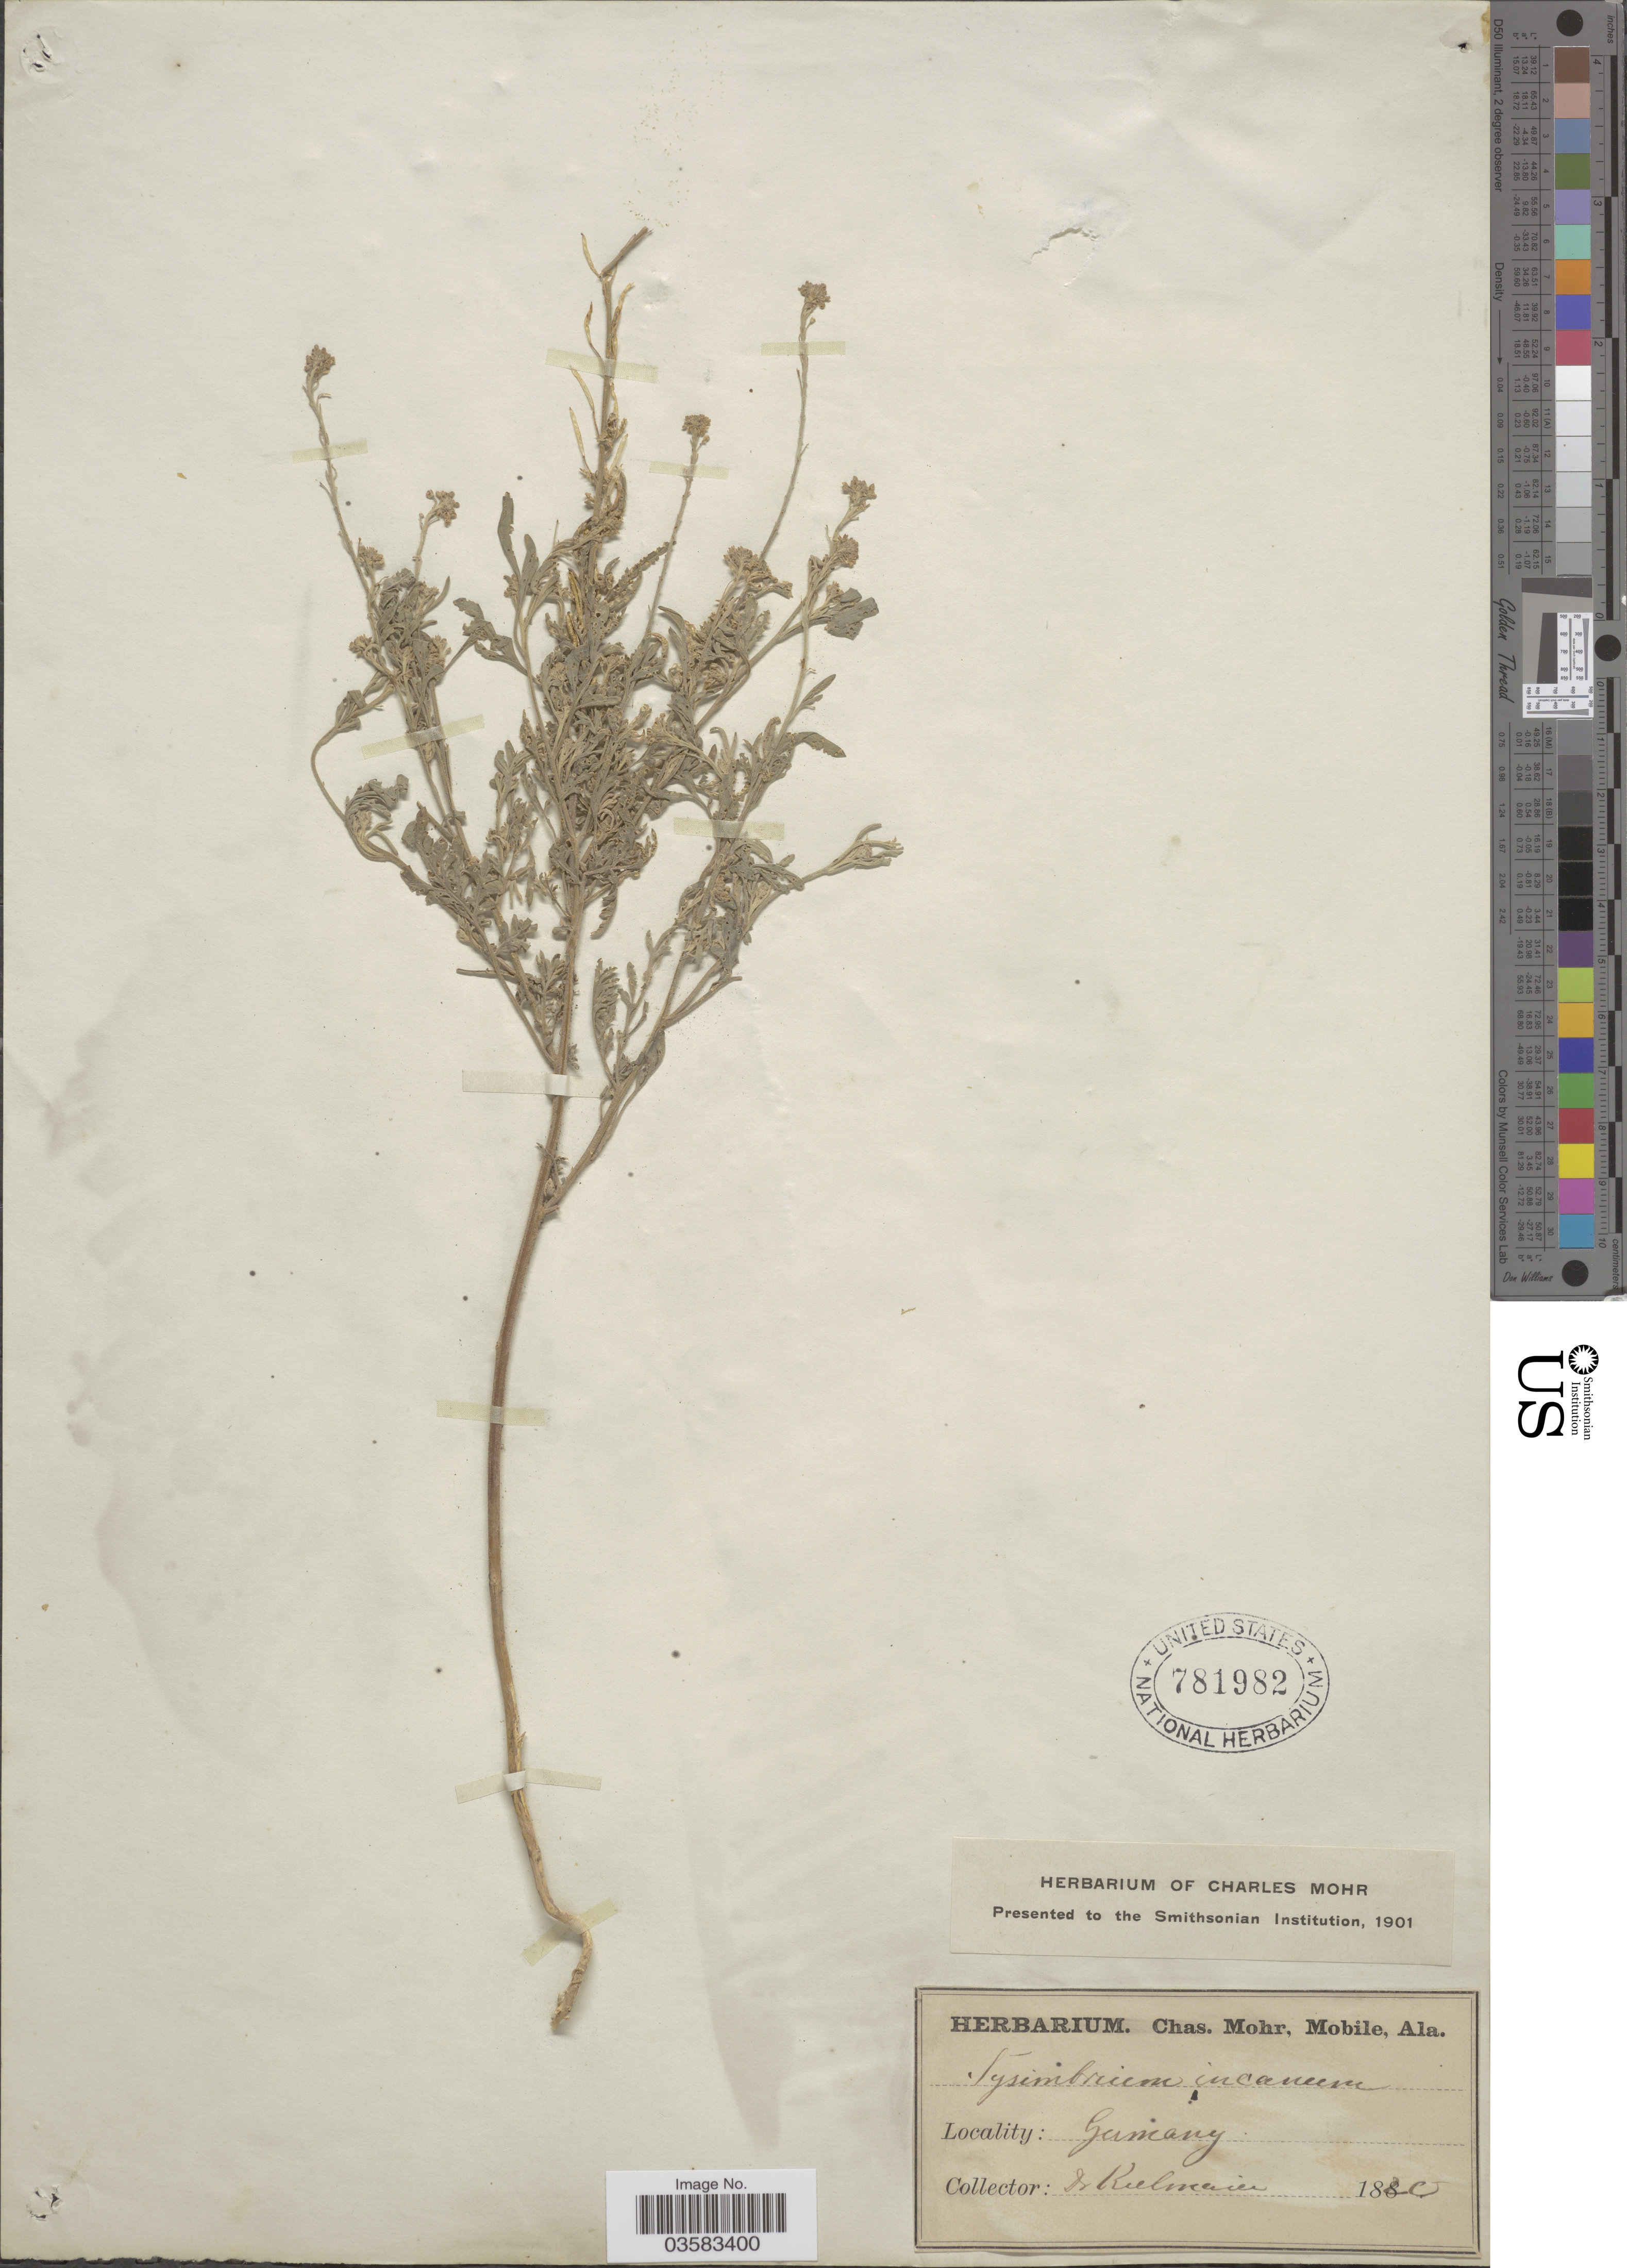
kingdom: Plantae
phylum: Tracheophyta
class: Magnoliopsida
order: Brassicales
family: Brassicaceae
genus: Sisymbrium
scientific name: Sisymbrium incanum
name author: (L.) Prantl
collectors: Kielmaier, --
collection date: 1826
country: Germany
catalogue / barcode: US 781982